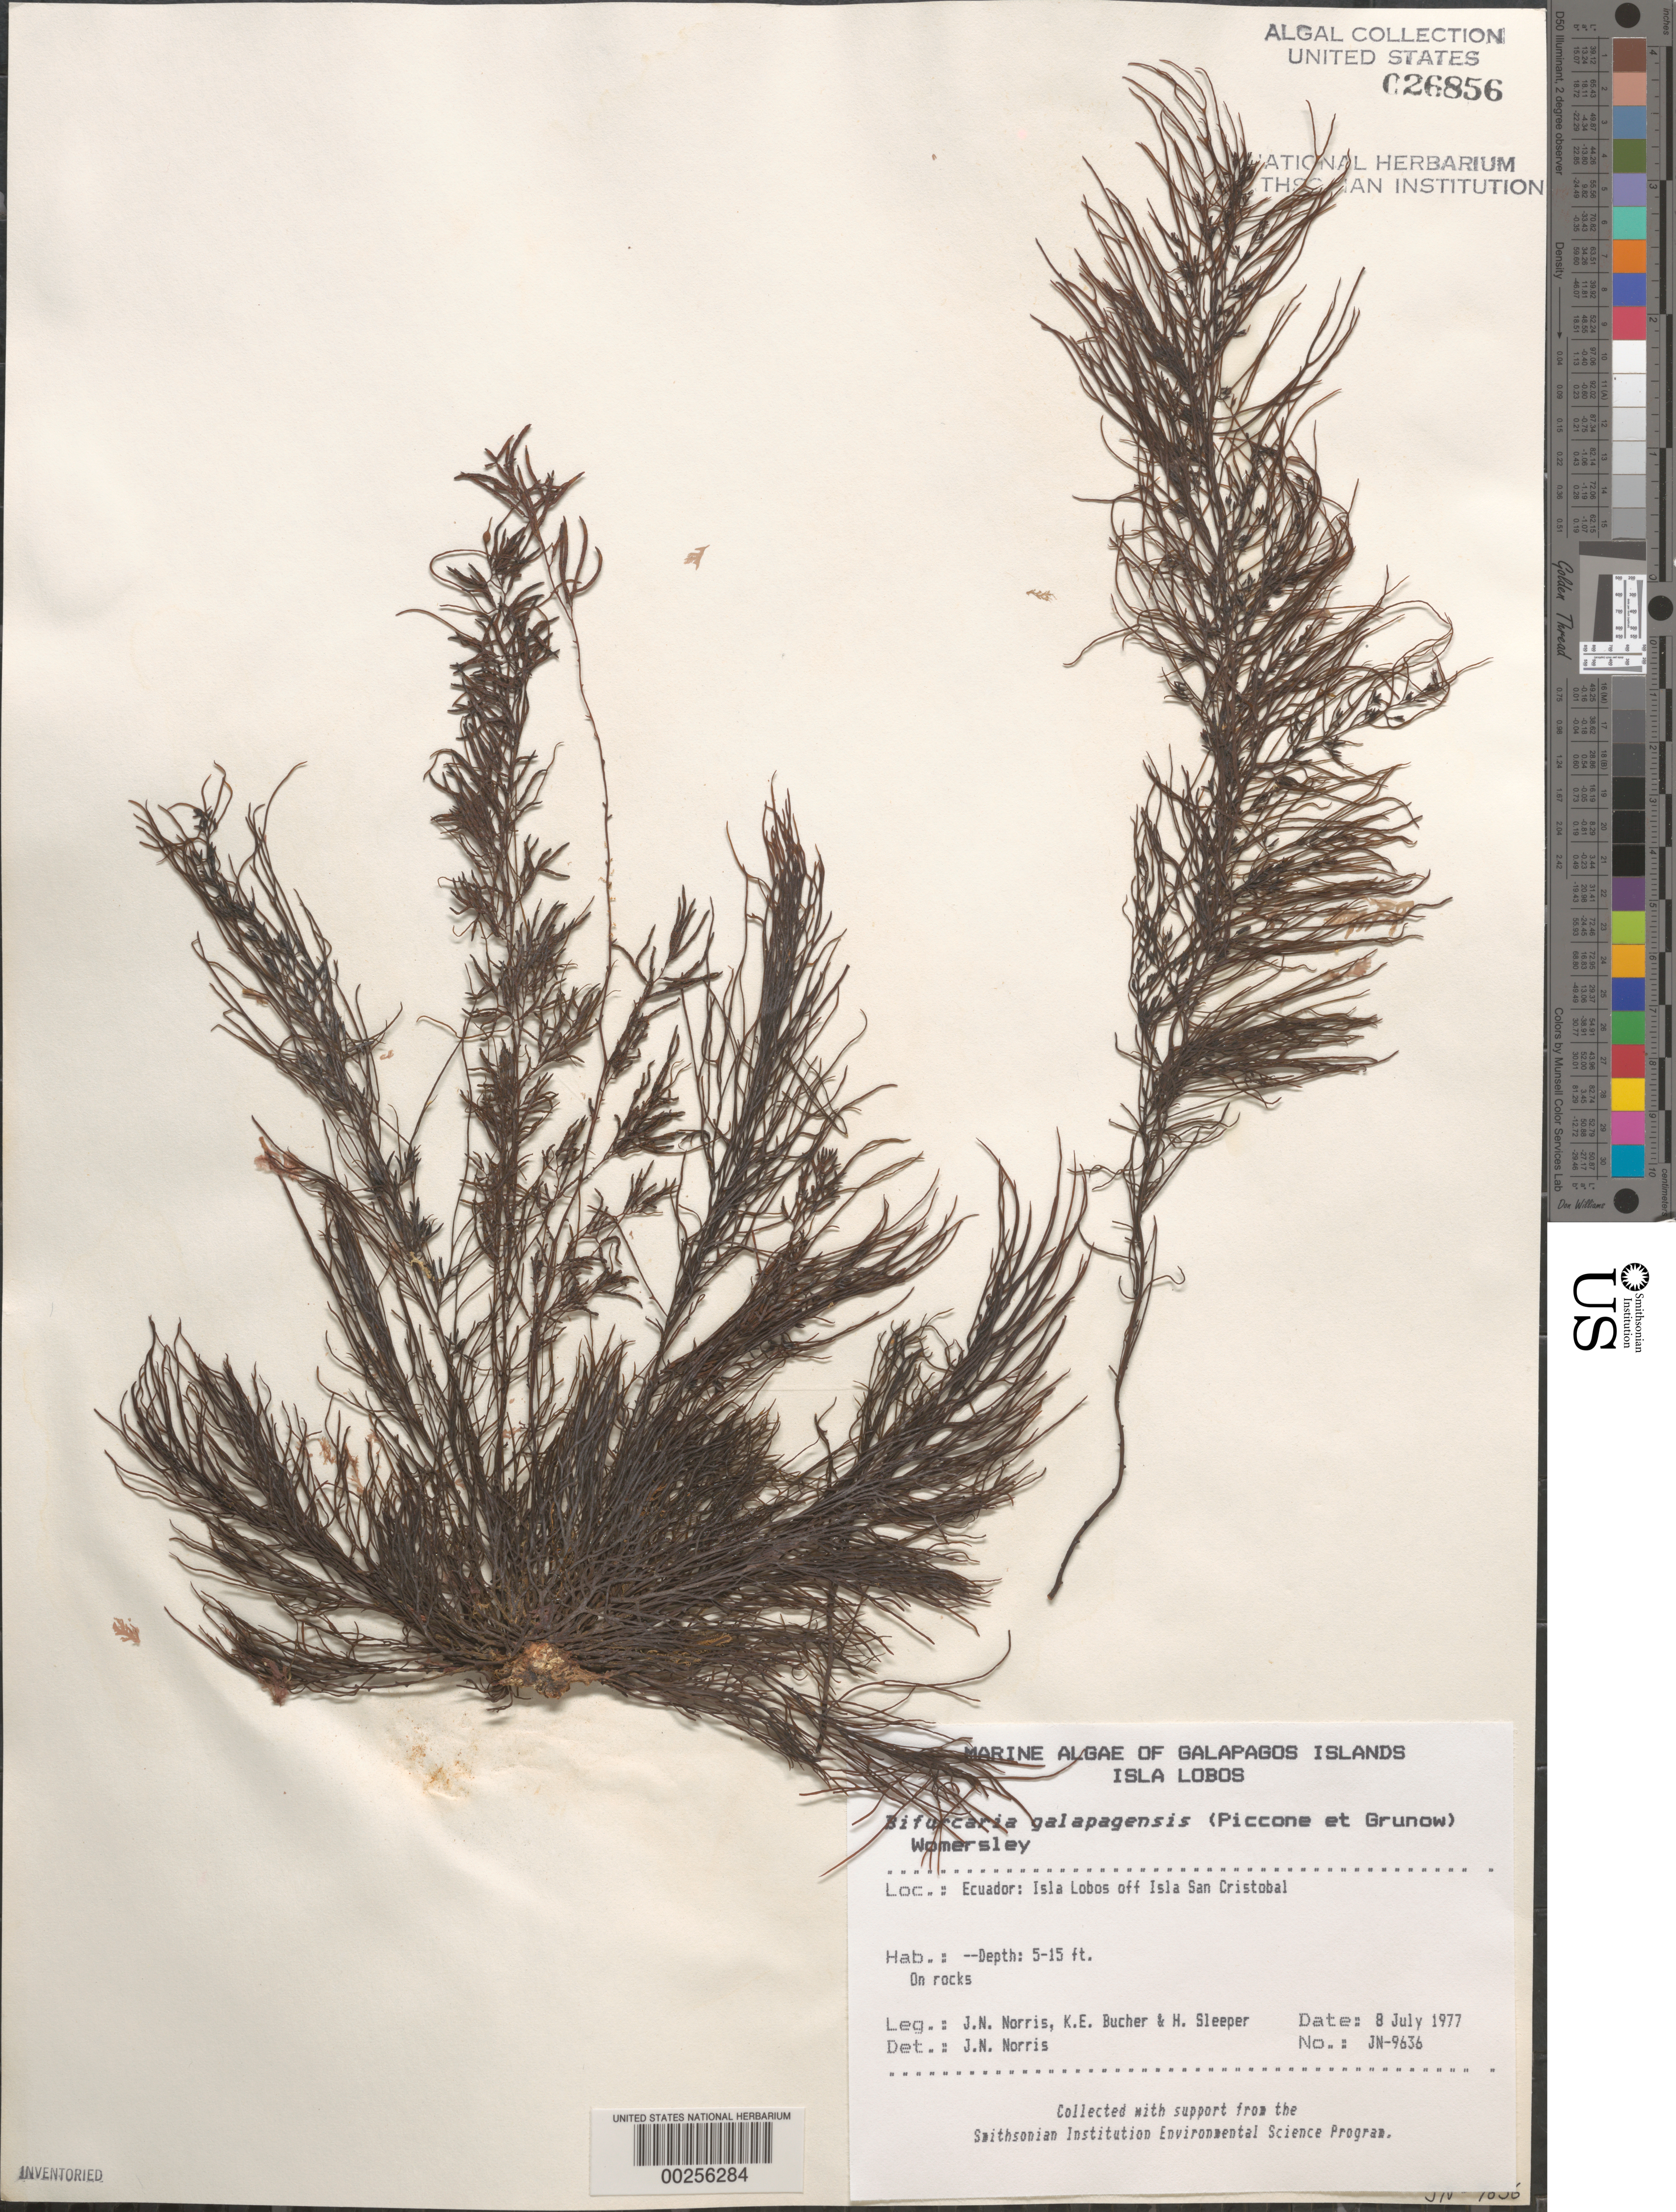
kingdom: Chromista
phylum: Ochrophyta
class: Phaeophyceae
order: Fucales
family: Sargassaceae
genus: Bifurcaria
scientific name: Bifurcaria galapagensis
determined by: Norris, James N.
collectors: J. N. Norris, K. E. Bucher & H. Sleeper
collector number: JN-9636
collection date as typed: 08 Jul 1977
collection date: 1977-07-08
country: Ecuador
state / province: Colón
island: Lobos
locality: Off Isla San Cristóbal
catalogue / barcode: US 26856